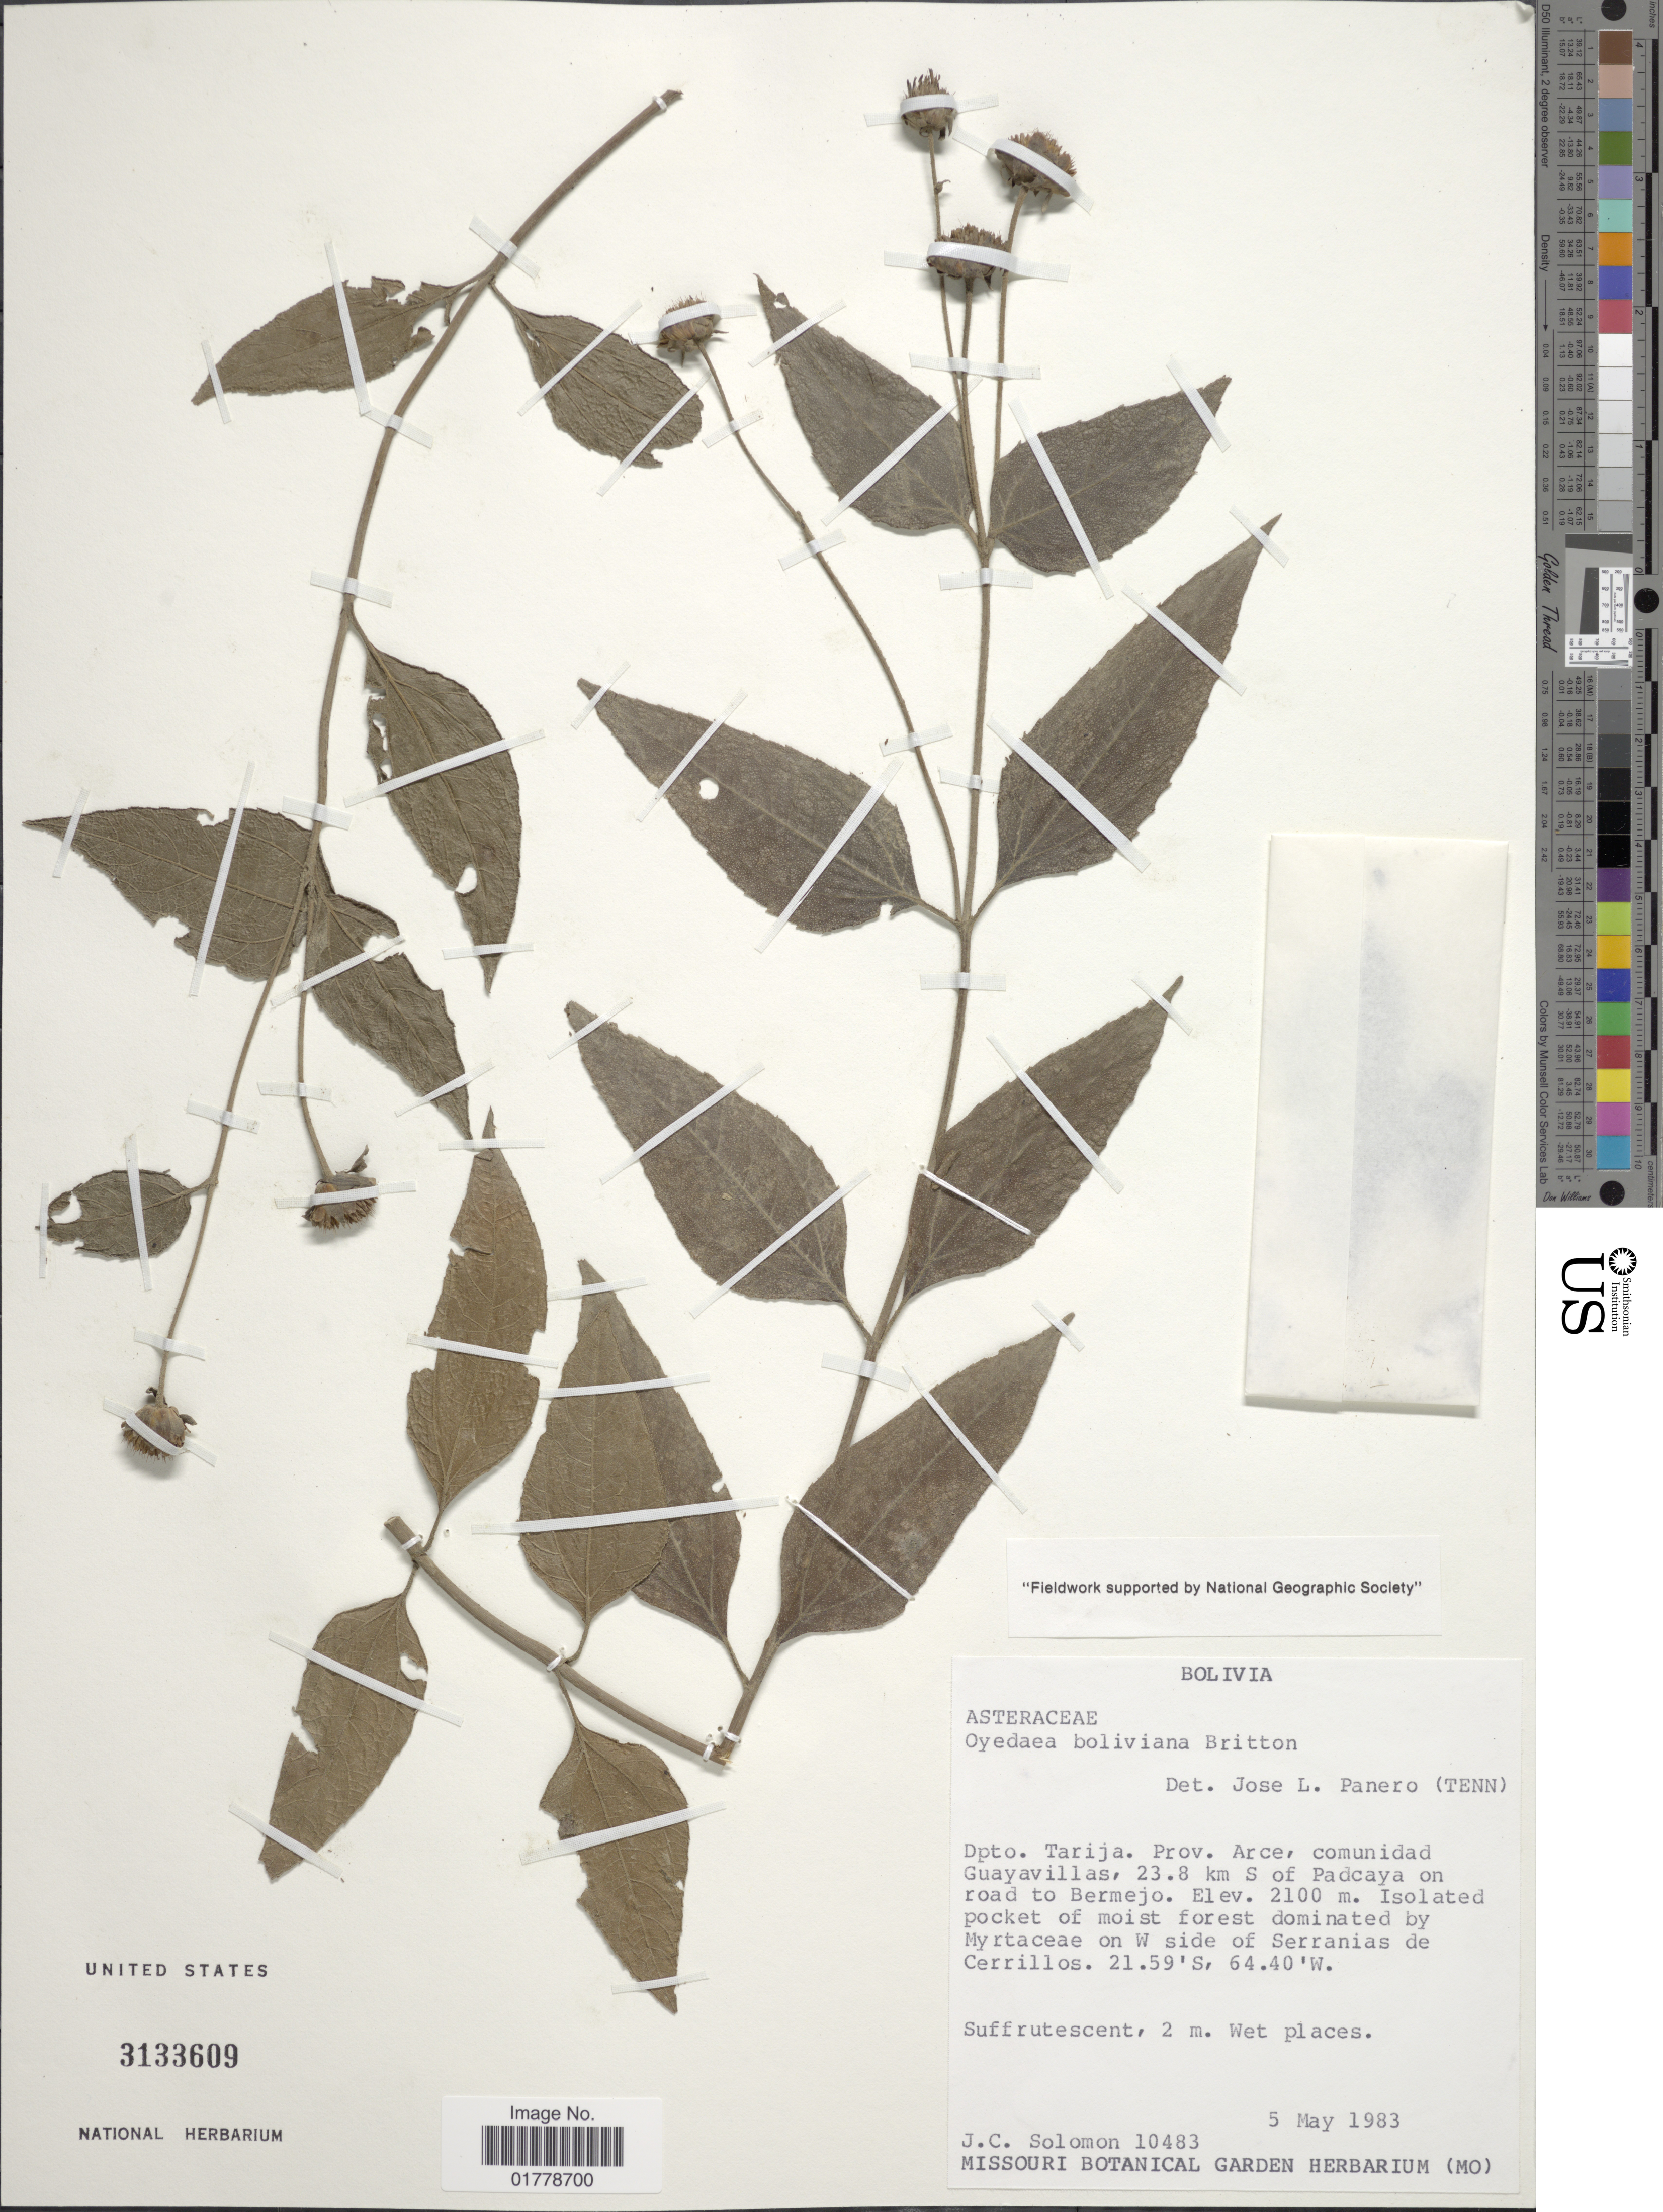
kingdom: Plantae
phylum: Tracheophyta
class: Magnoliopsida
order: Asterales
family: Asteraceae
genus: Oyedaea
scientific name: Oyedaea boliviana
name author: Britton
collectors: J. C. Solomon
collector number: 10483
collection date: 1983-05-05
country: Bolivia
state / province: Tarija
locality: Dpto. Tarija. Prov. Arce, comunidad Guayavillas, 23.8 km S of Padcaya on road to Bermejo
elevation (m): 2100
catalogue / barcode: US 3133609